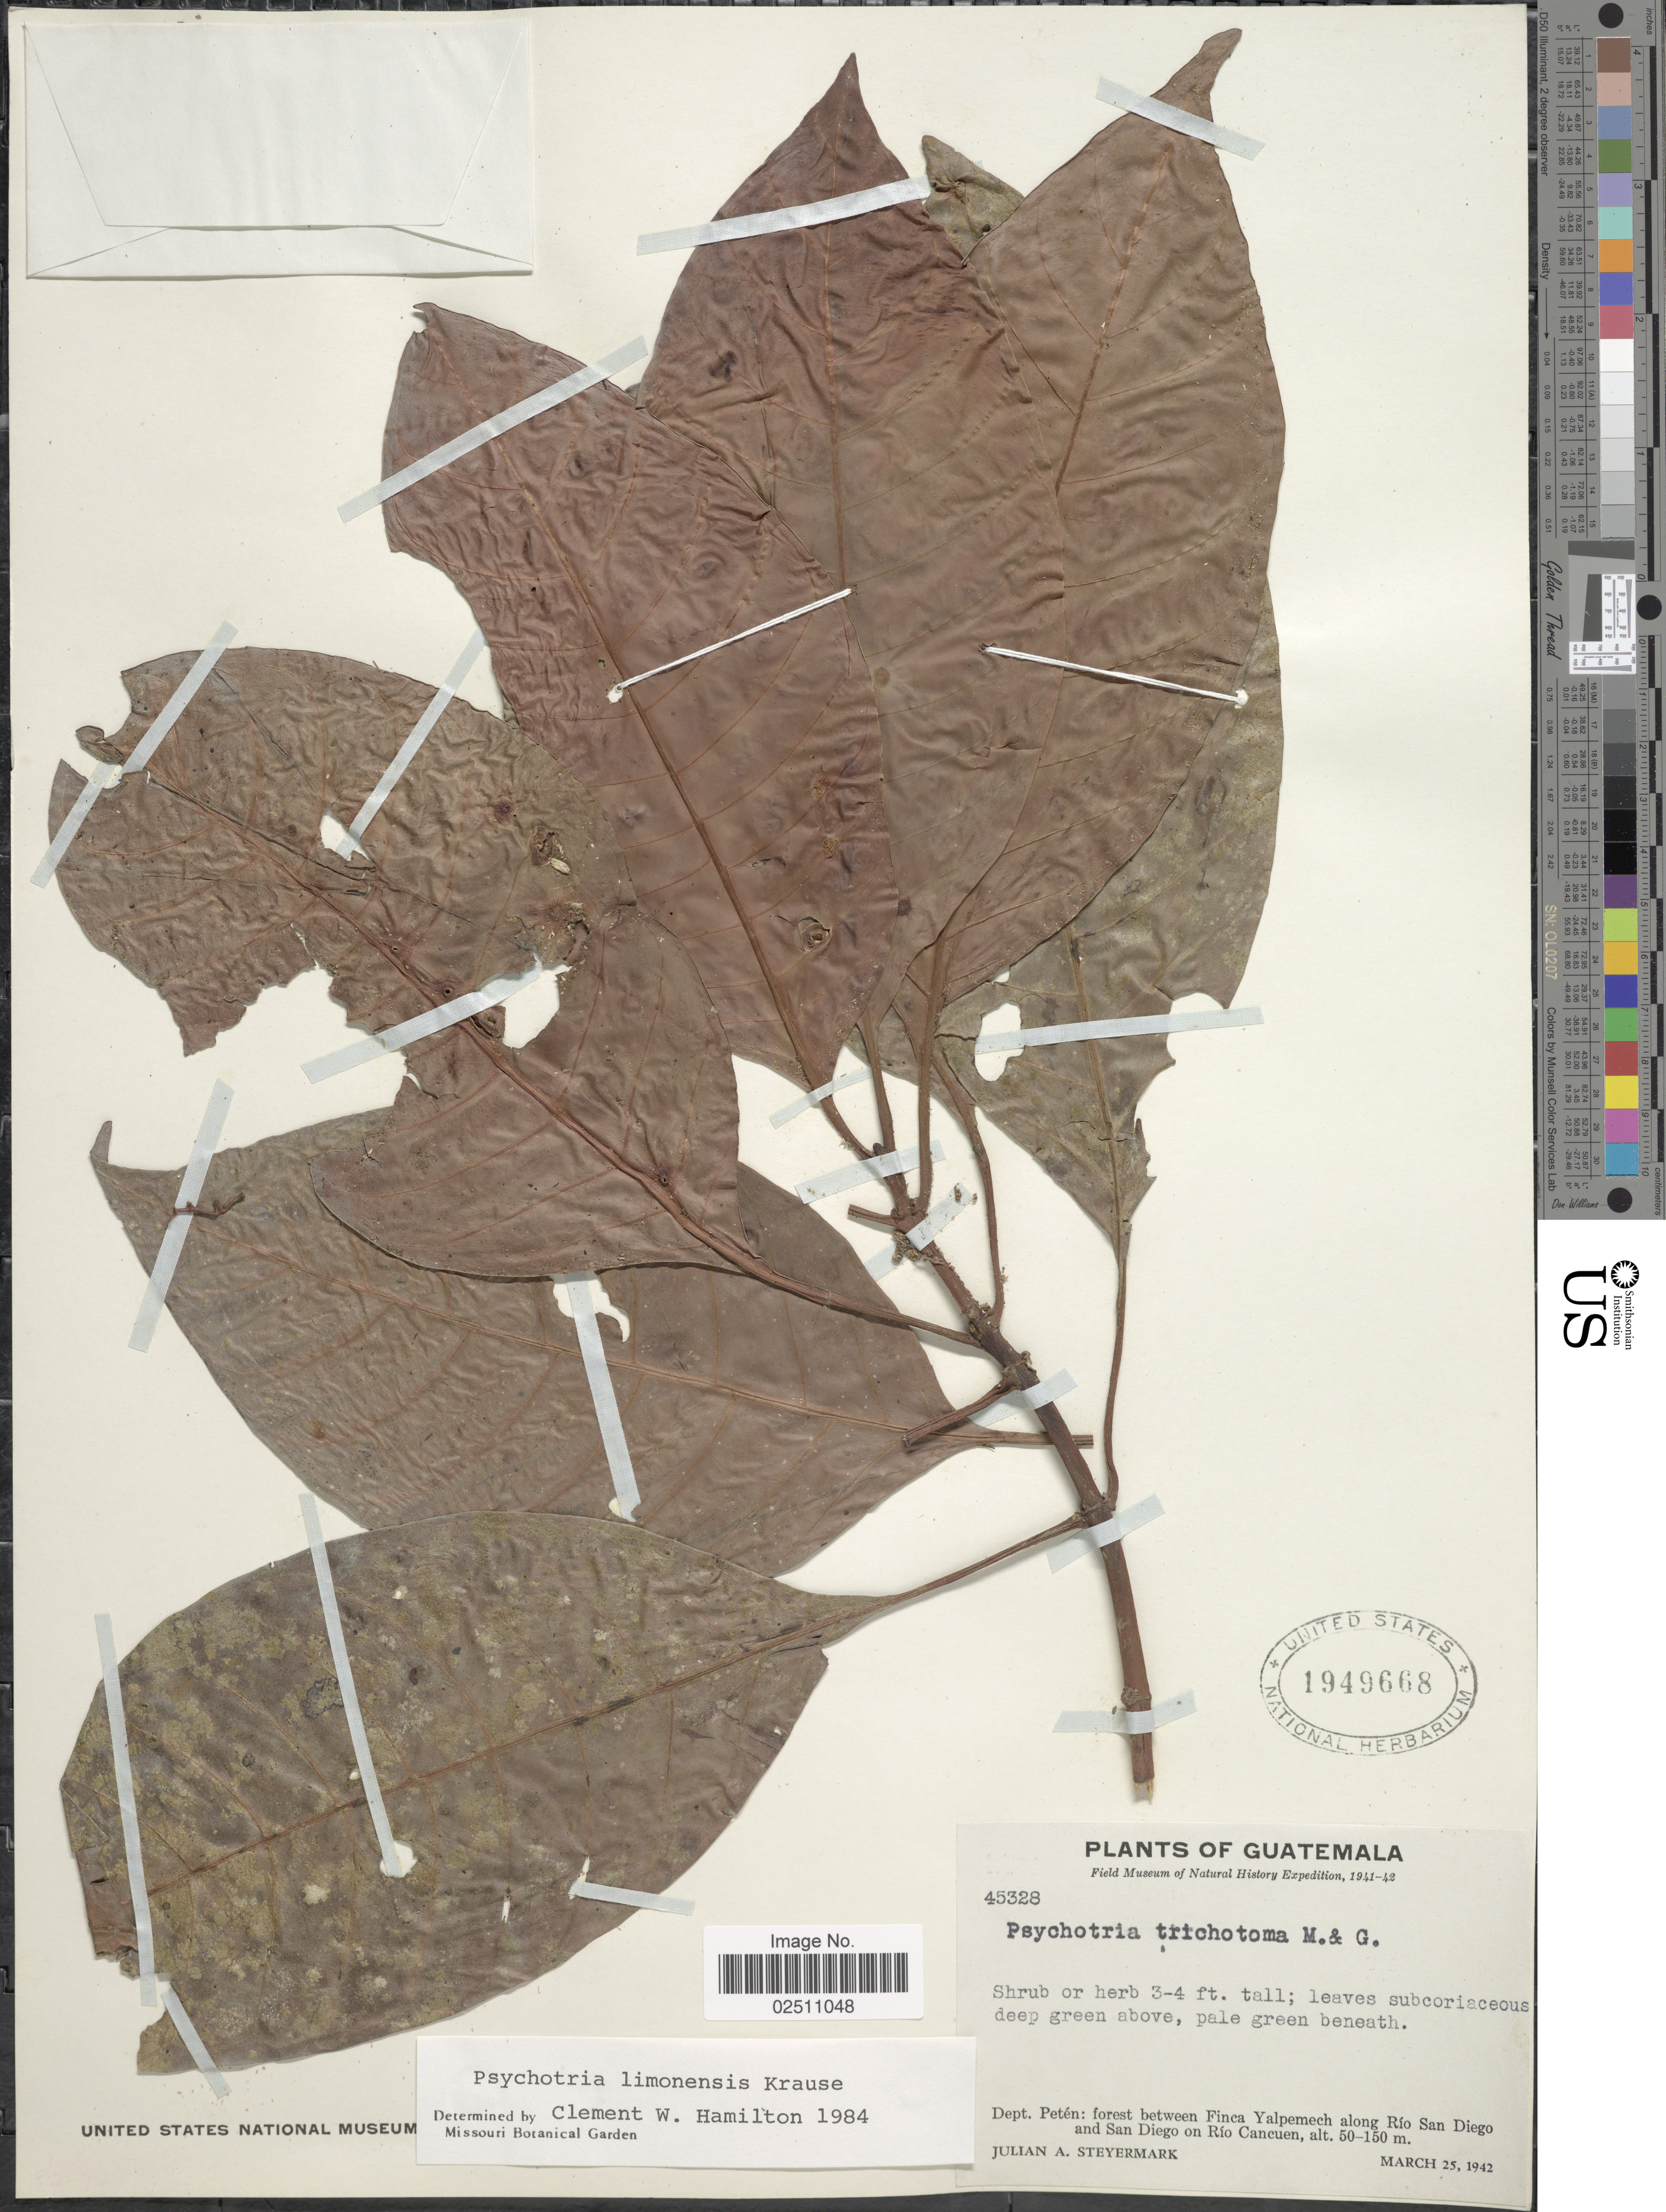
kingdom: Plantae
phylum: Tracheophyta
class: Magnoliopsida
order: Gentianales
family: Rubiaceae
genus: Psychotria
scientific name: Psychotria limonensis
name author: K. Krause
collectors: J. Steyermark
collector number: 45328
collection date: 1942-03-25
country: Guatemala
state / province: El Petén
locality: Dept. Peten: forest between Finca Yalpemech along Rio San Diego and San Diego on Rio Cancuen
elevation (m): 50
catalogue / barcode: US 1949668